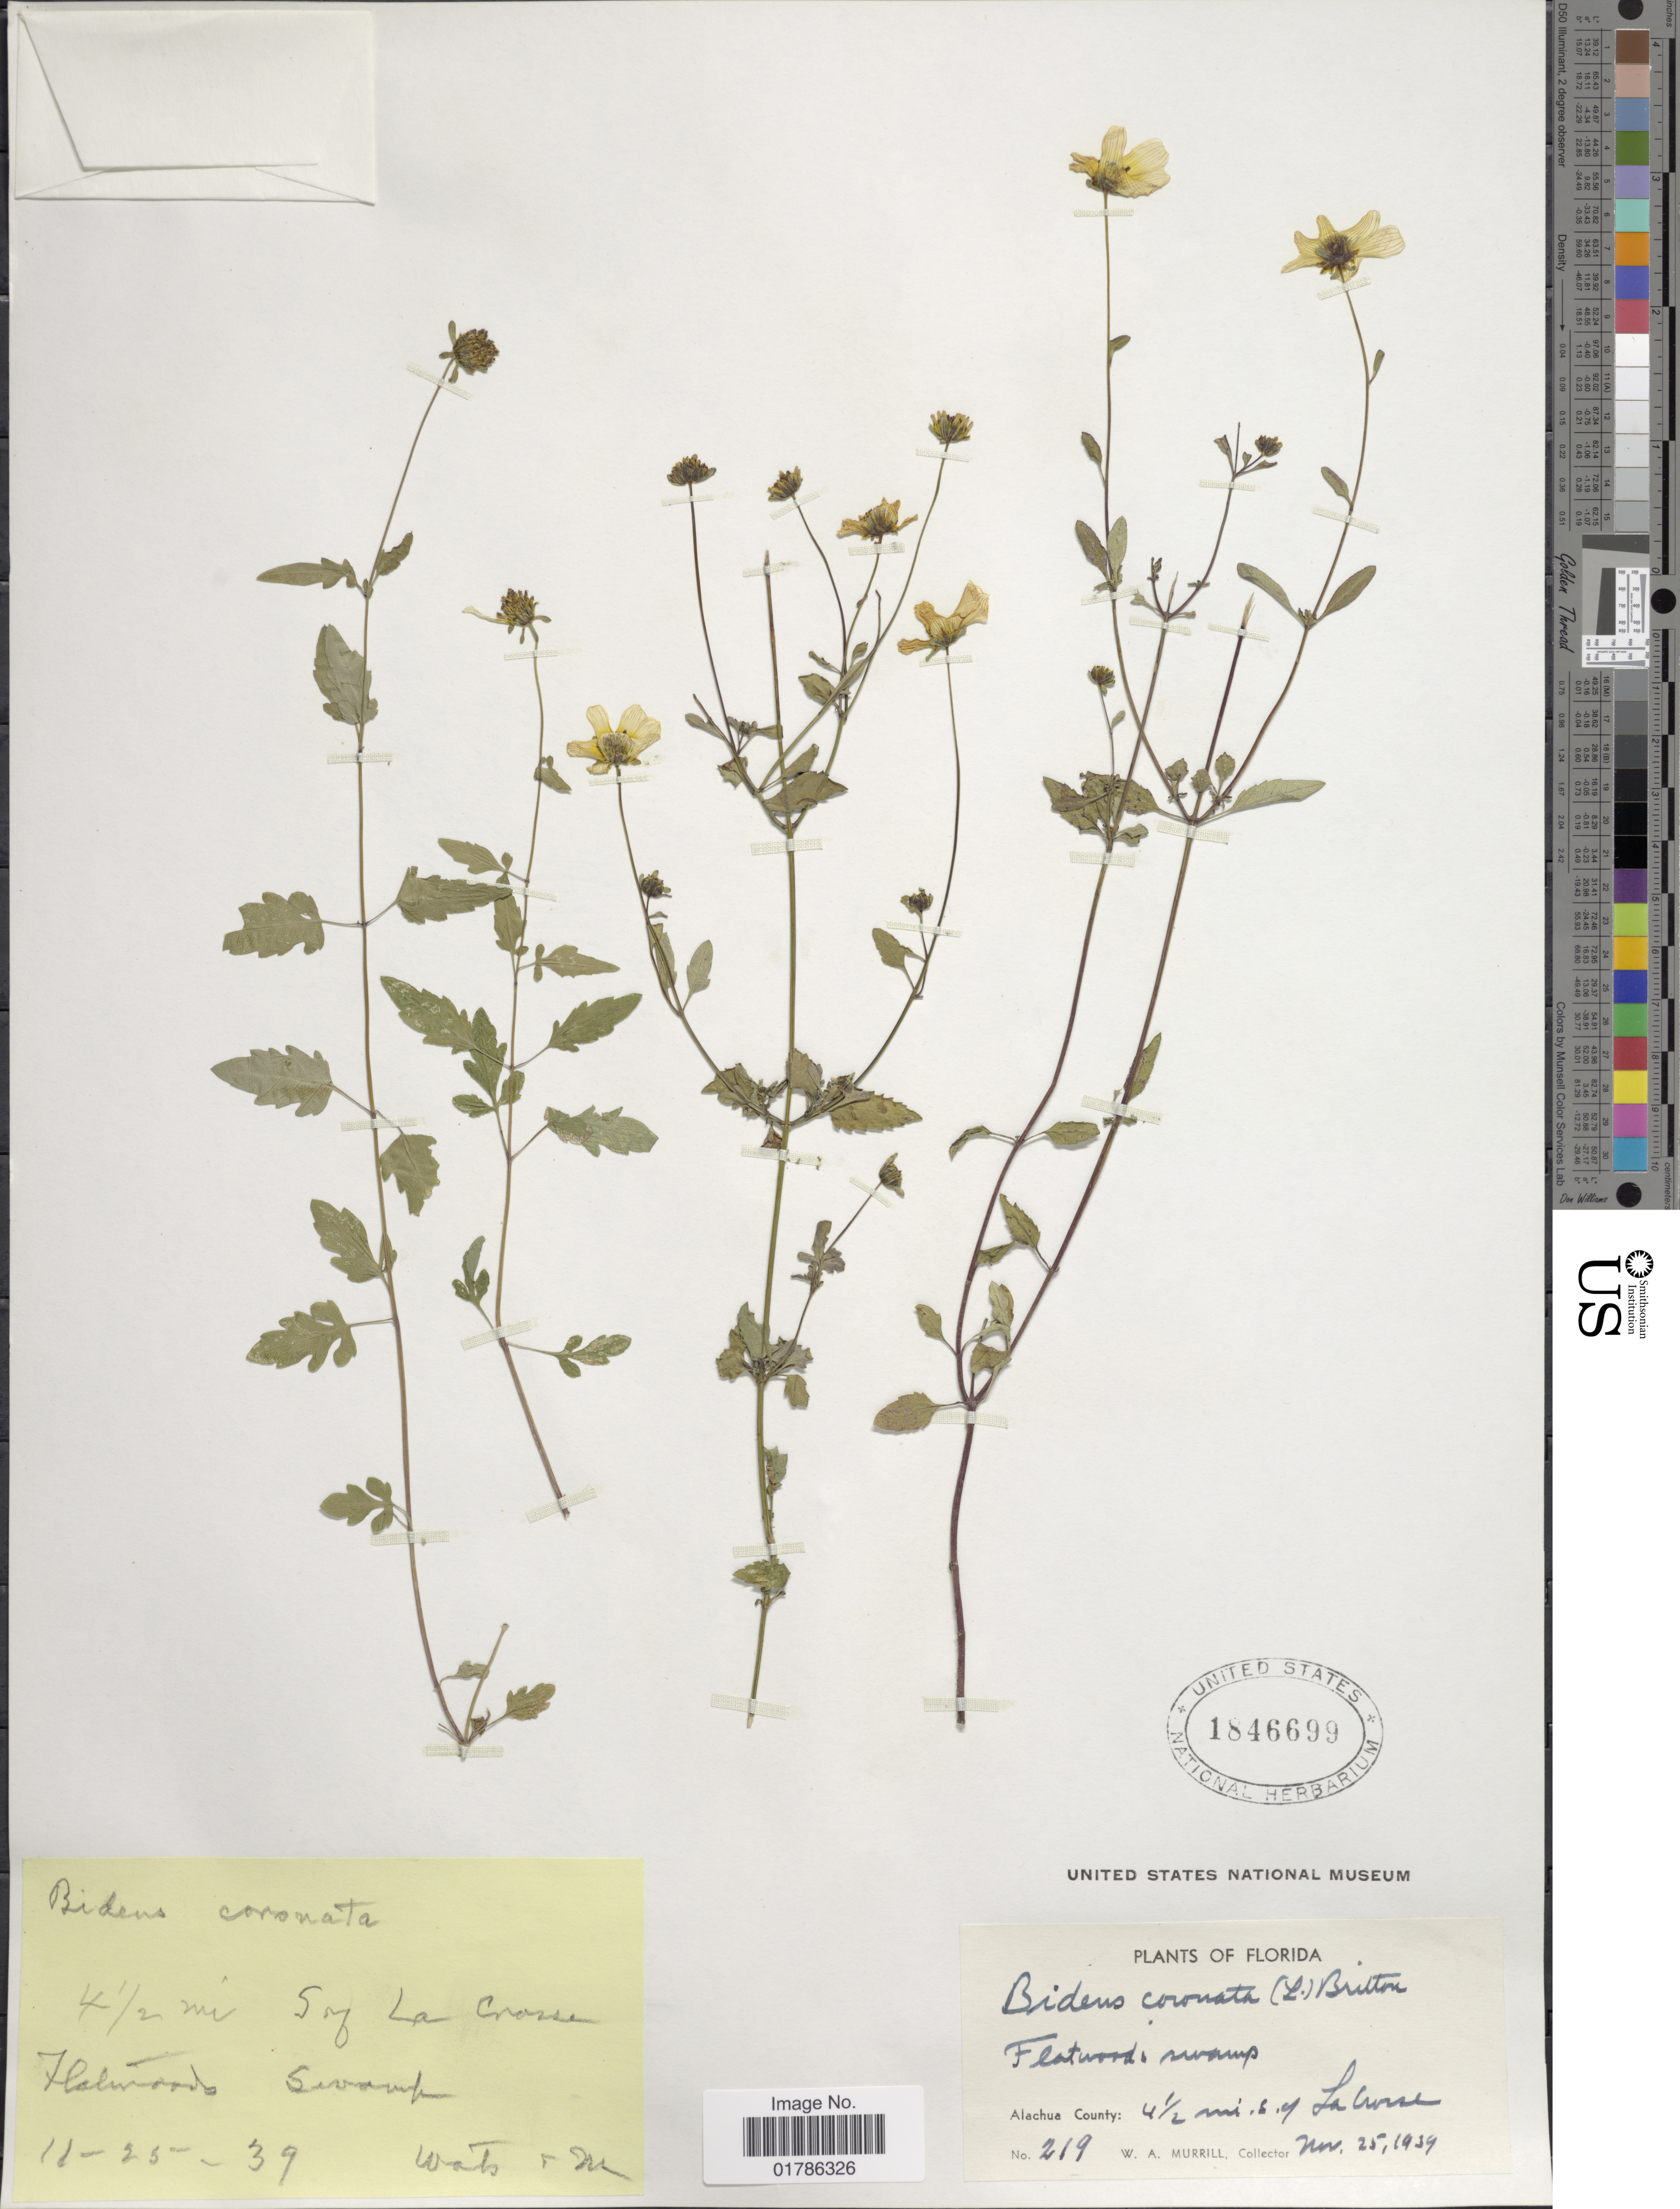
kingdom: Plantae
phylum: Tracheophyta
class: Magnoliopsida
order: Asterales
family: Asteraceae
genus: Bidens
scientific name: Bidens coronata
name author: (L.) Britton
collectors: W. A. Murrill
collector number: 219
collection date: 1939-11-25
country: United States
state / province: Florida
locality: Alachua County: 4½ mi. S. of La Crosse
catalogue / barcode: US 1846699